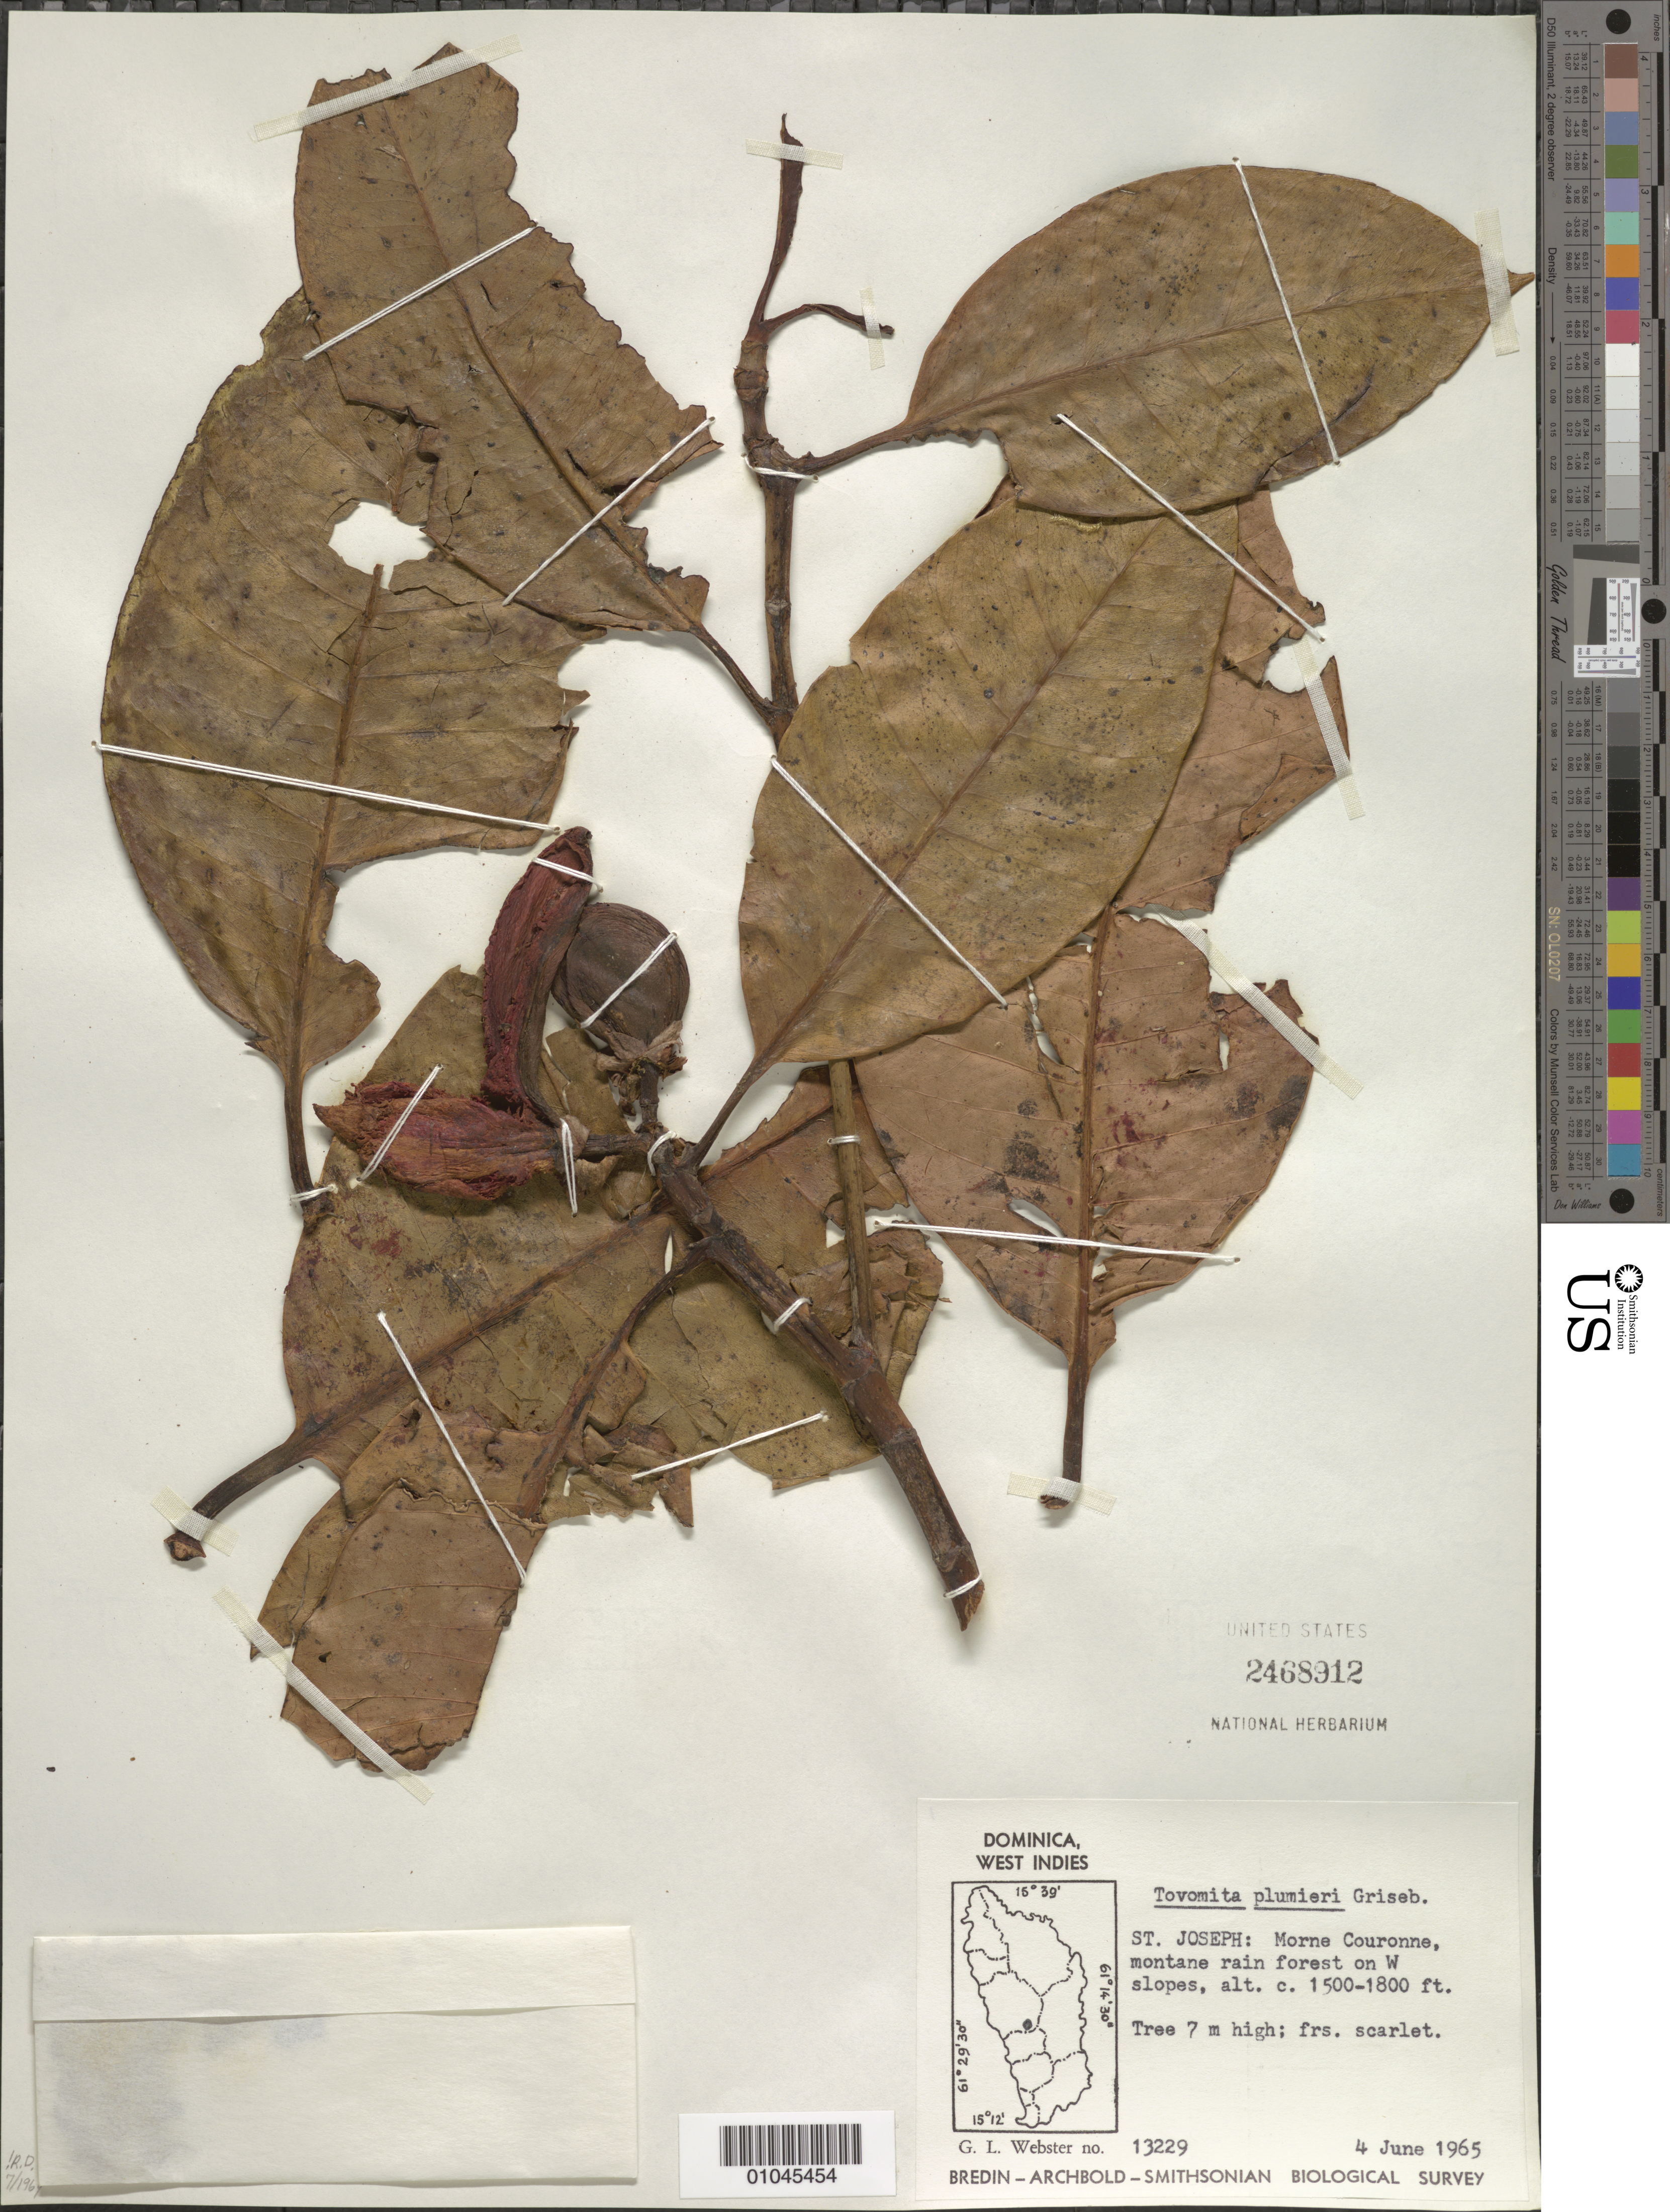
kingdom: Plantae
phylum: Tracheophyta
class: Magnoliopsida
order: Malpighiales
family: Clusiaceae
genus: Tovomita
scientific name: Tovomita plumieri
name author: Griseb.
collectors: G. L. Webster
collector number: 13229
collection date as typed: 04 Jun 1965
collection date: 1965-06-04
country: Dominica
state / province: St. Joseph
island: Dominica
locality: St. Joseph: Morne Couronne, montane rain forest on W slopes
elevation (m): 457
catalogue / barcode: US 2468912